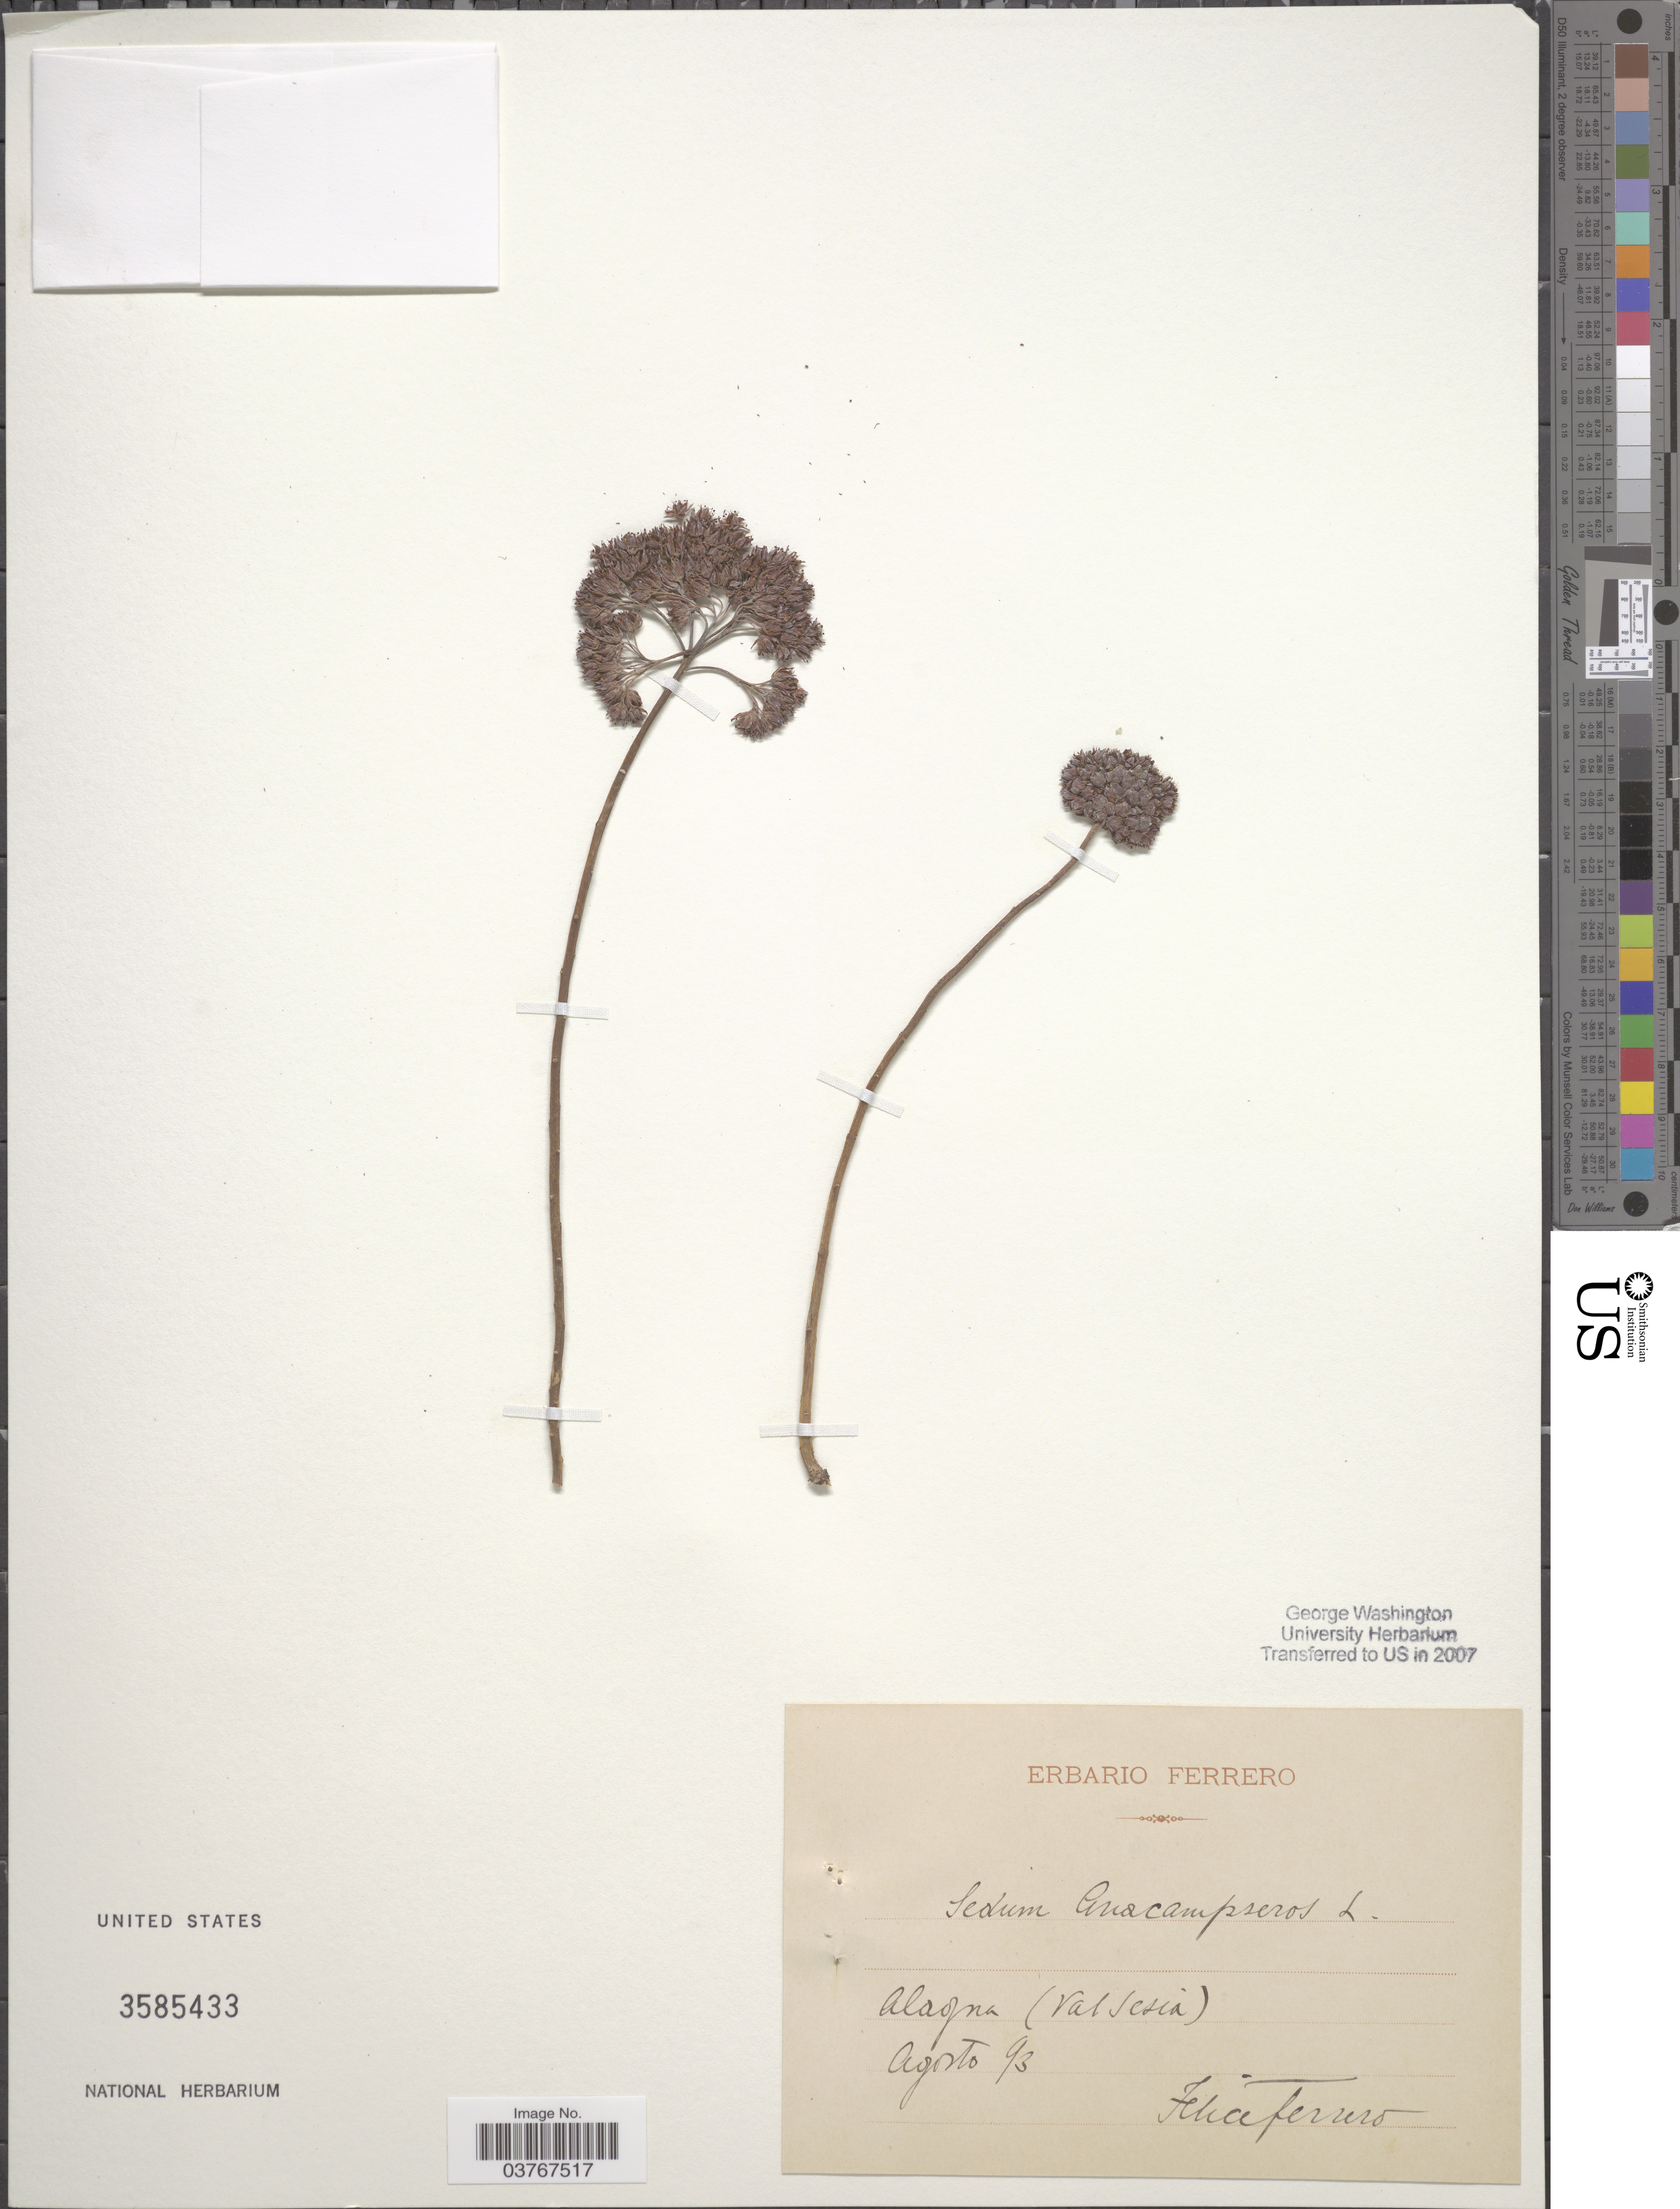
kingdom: Plantae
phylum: Tracheophyta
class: Magnoliopsida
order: Saxifragales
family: Crassulaceae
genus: Hylotelephium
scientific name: Hylotelephium anacampseros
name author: (L.) H. Ohba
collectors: F. Ferrero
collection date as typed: Transcribed d/m/y: /8/93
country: Italy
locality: Alagna (Val Secia).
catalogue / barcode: US 3585433